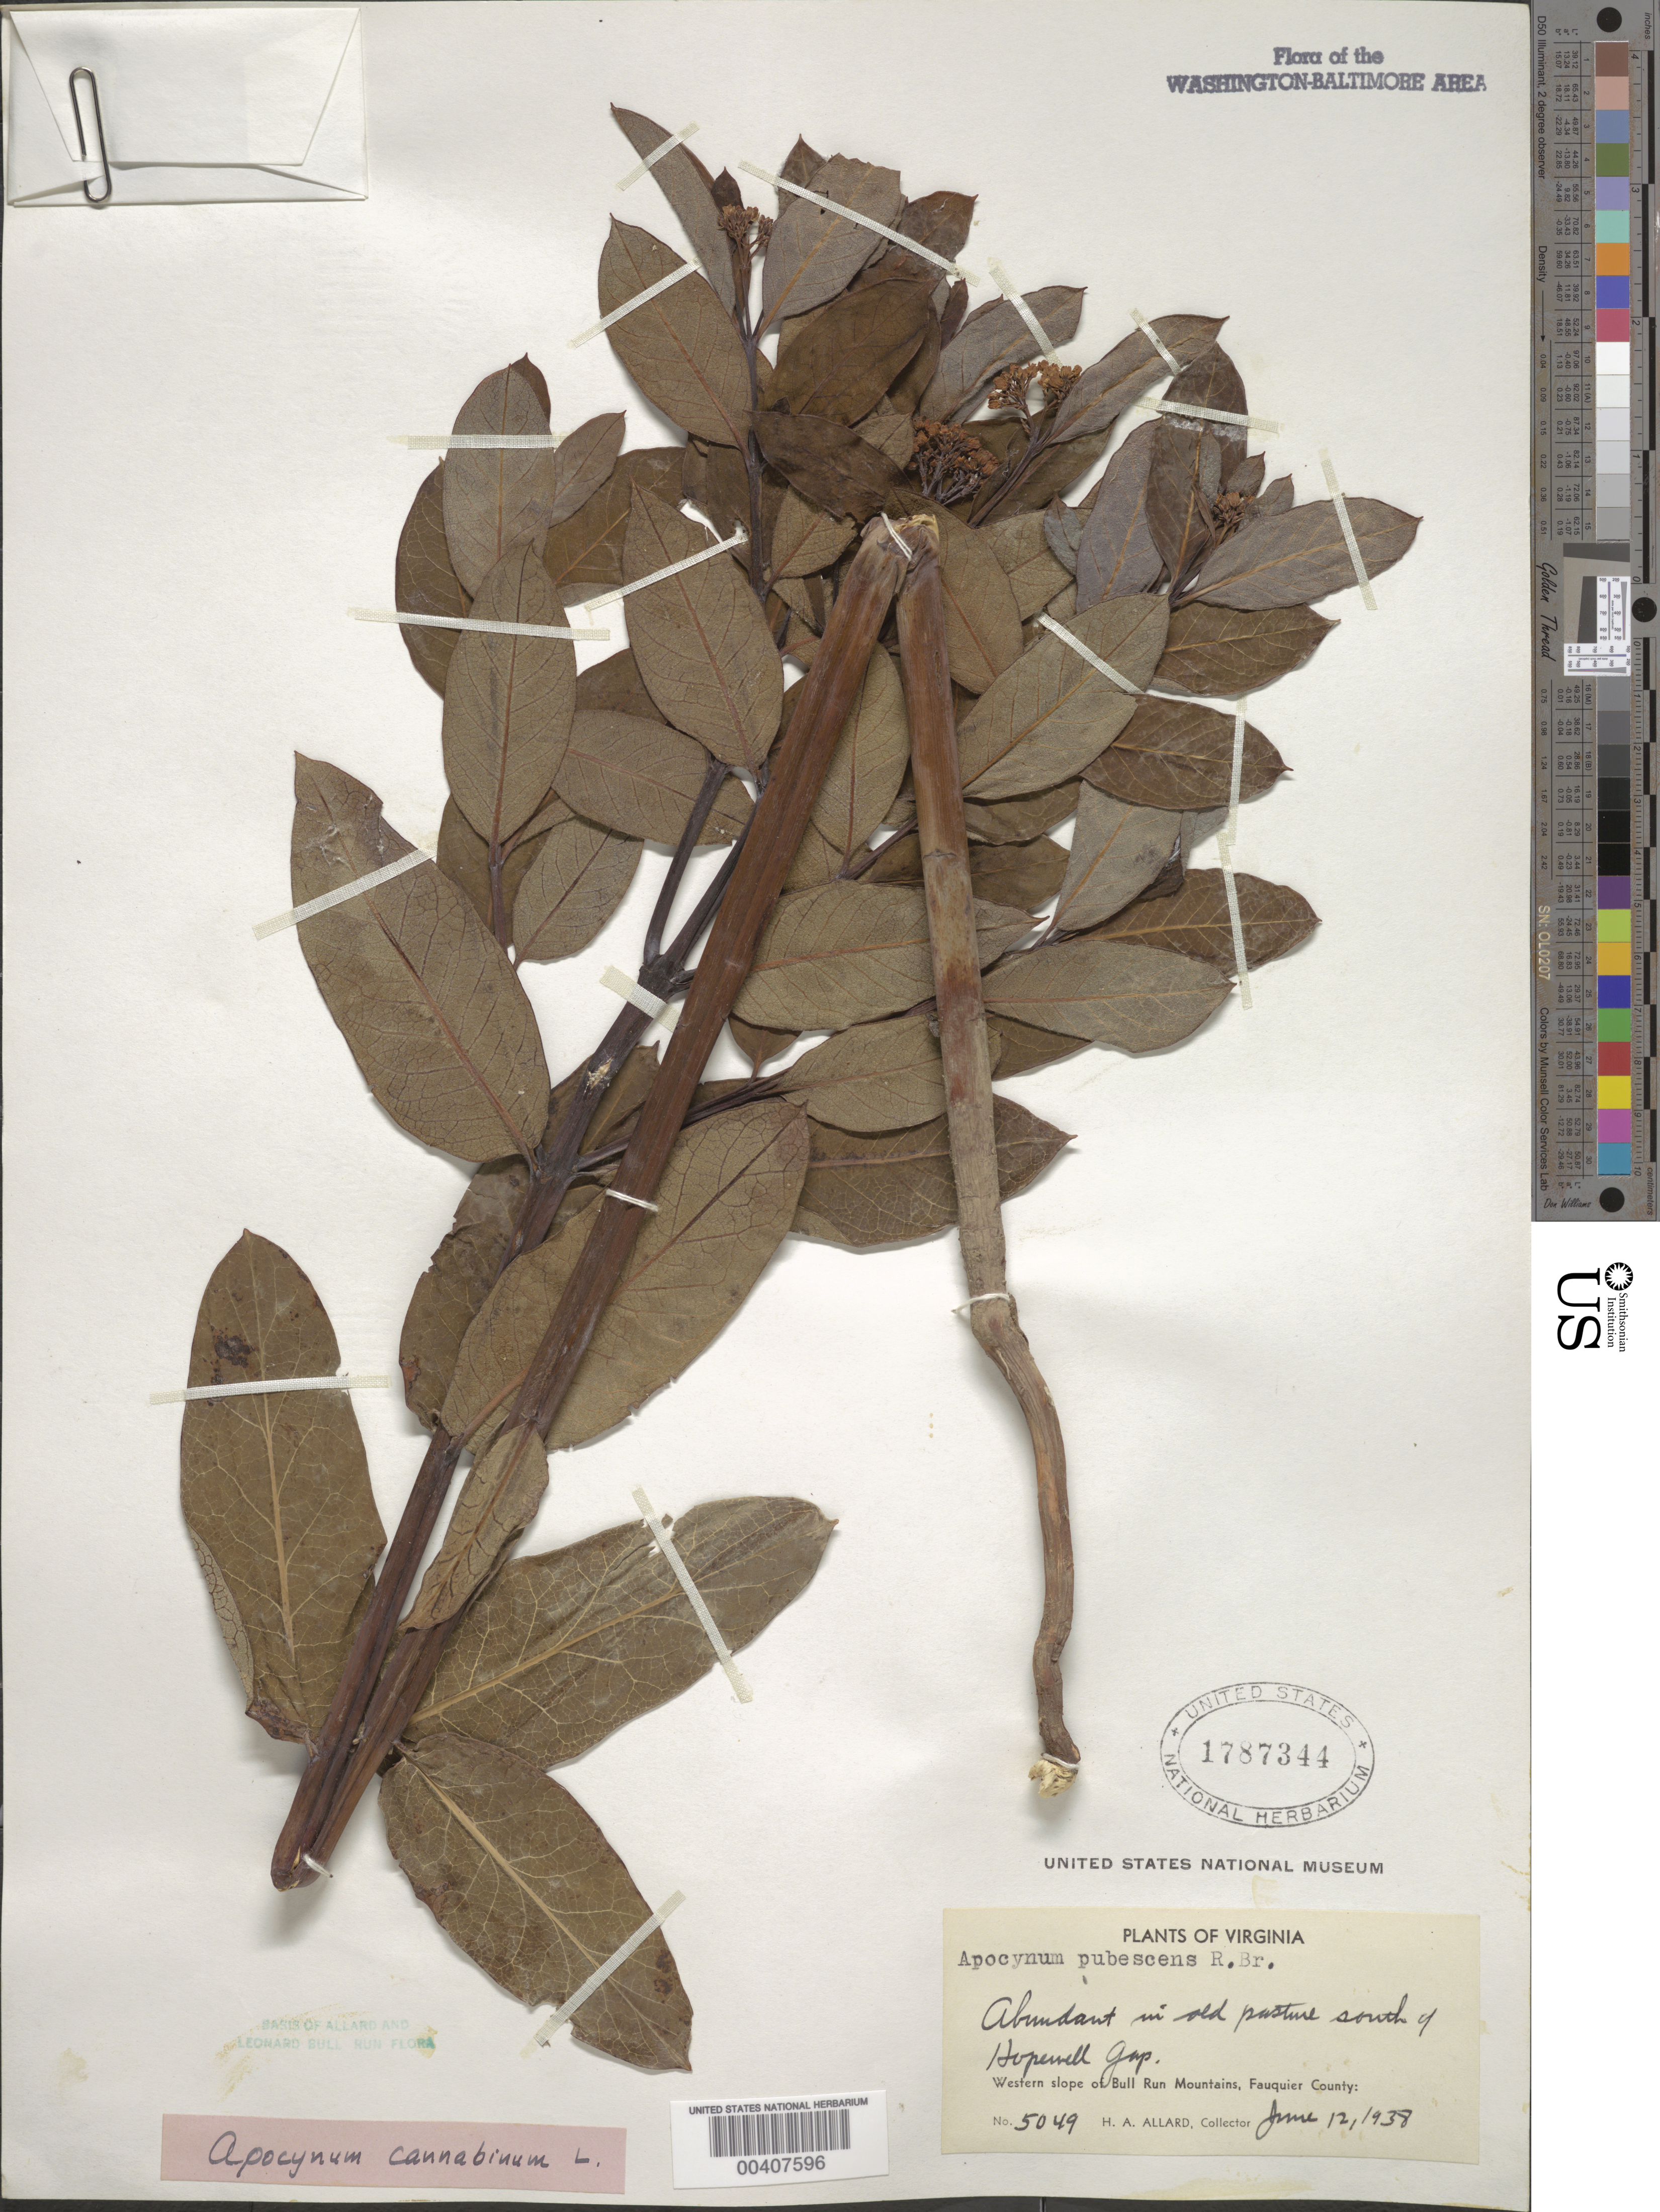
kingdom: Plantae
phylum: Tracheophyta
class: Magnoliopsida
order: Gentianales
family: Apocynaceae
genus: Apocynum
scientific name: Apocynum cannabinum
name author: L.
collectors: H. A. Allard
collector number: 5049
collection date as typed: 12 Jun 1938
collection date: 1938-06-12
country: United States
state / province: Virginia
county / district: Fauquier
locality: South of Hopewell Gap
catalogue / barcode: US 1787344